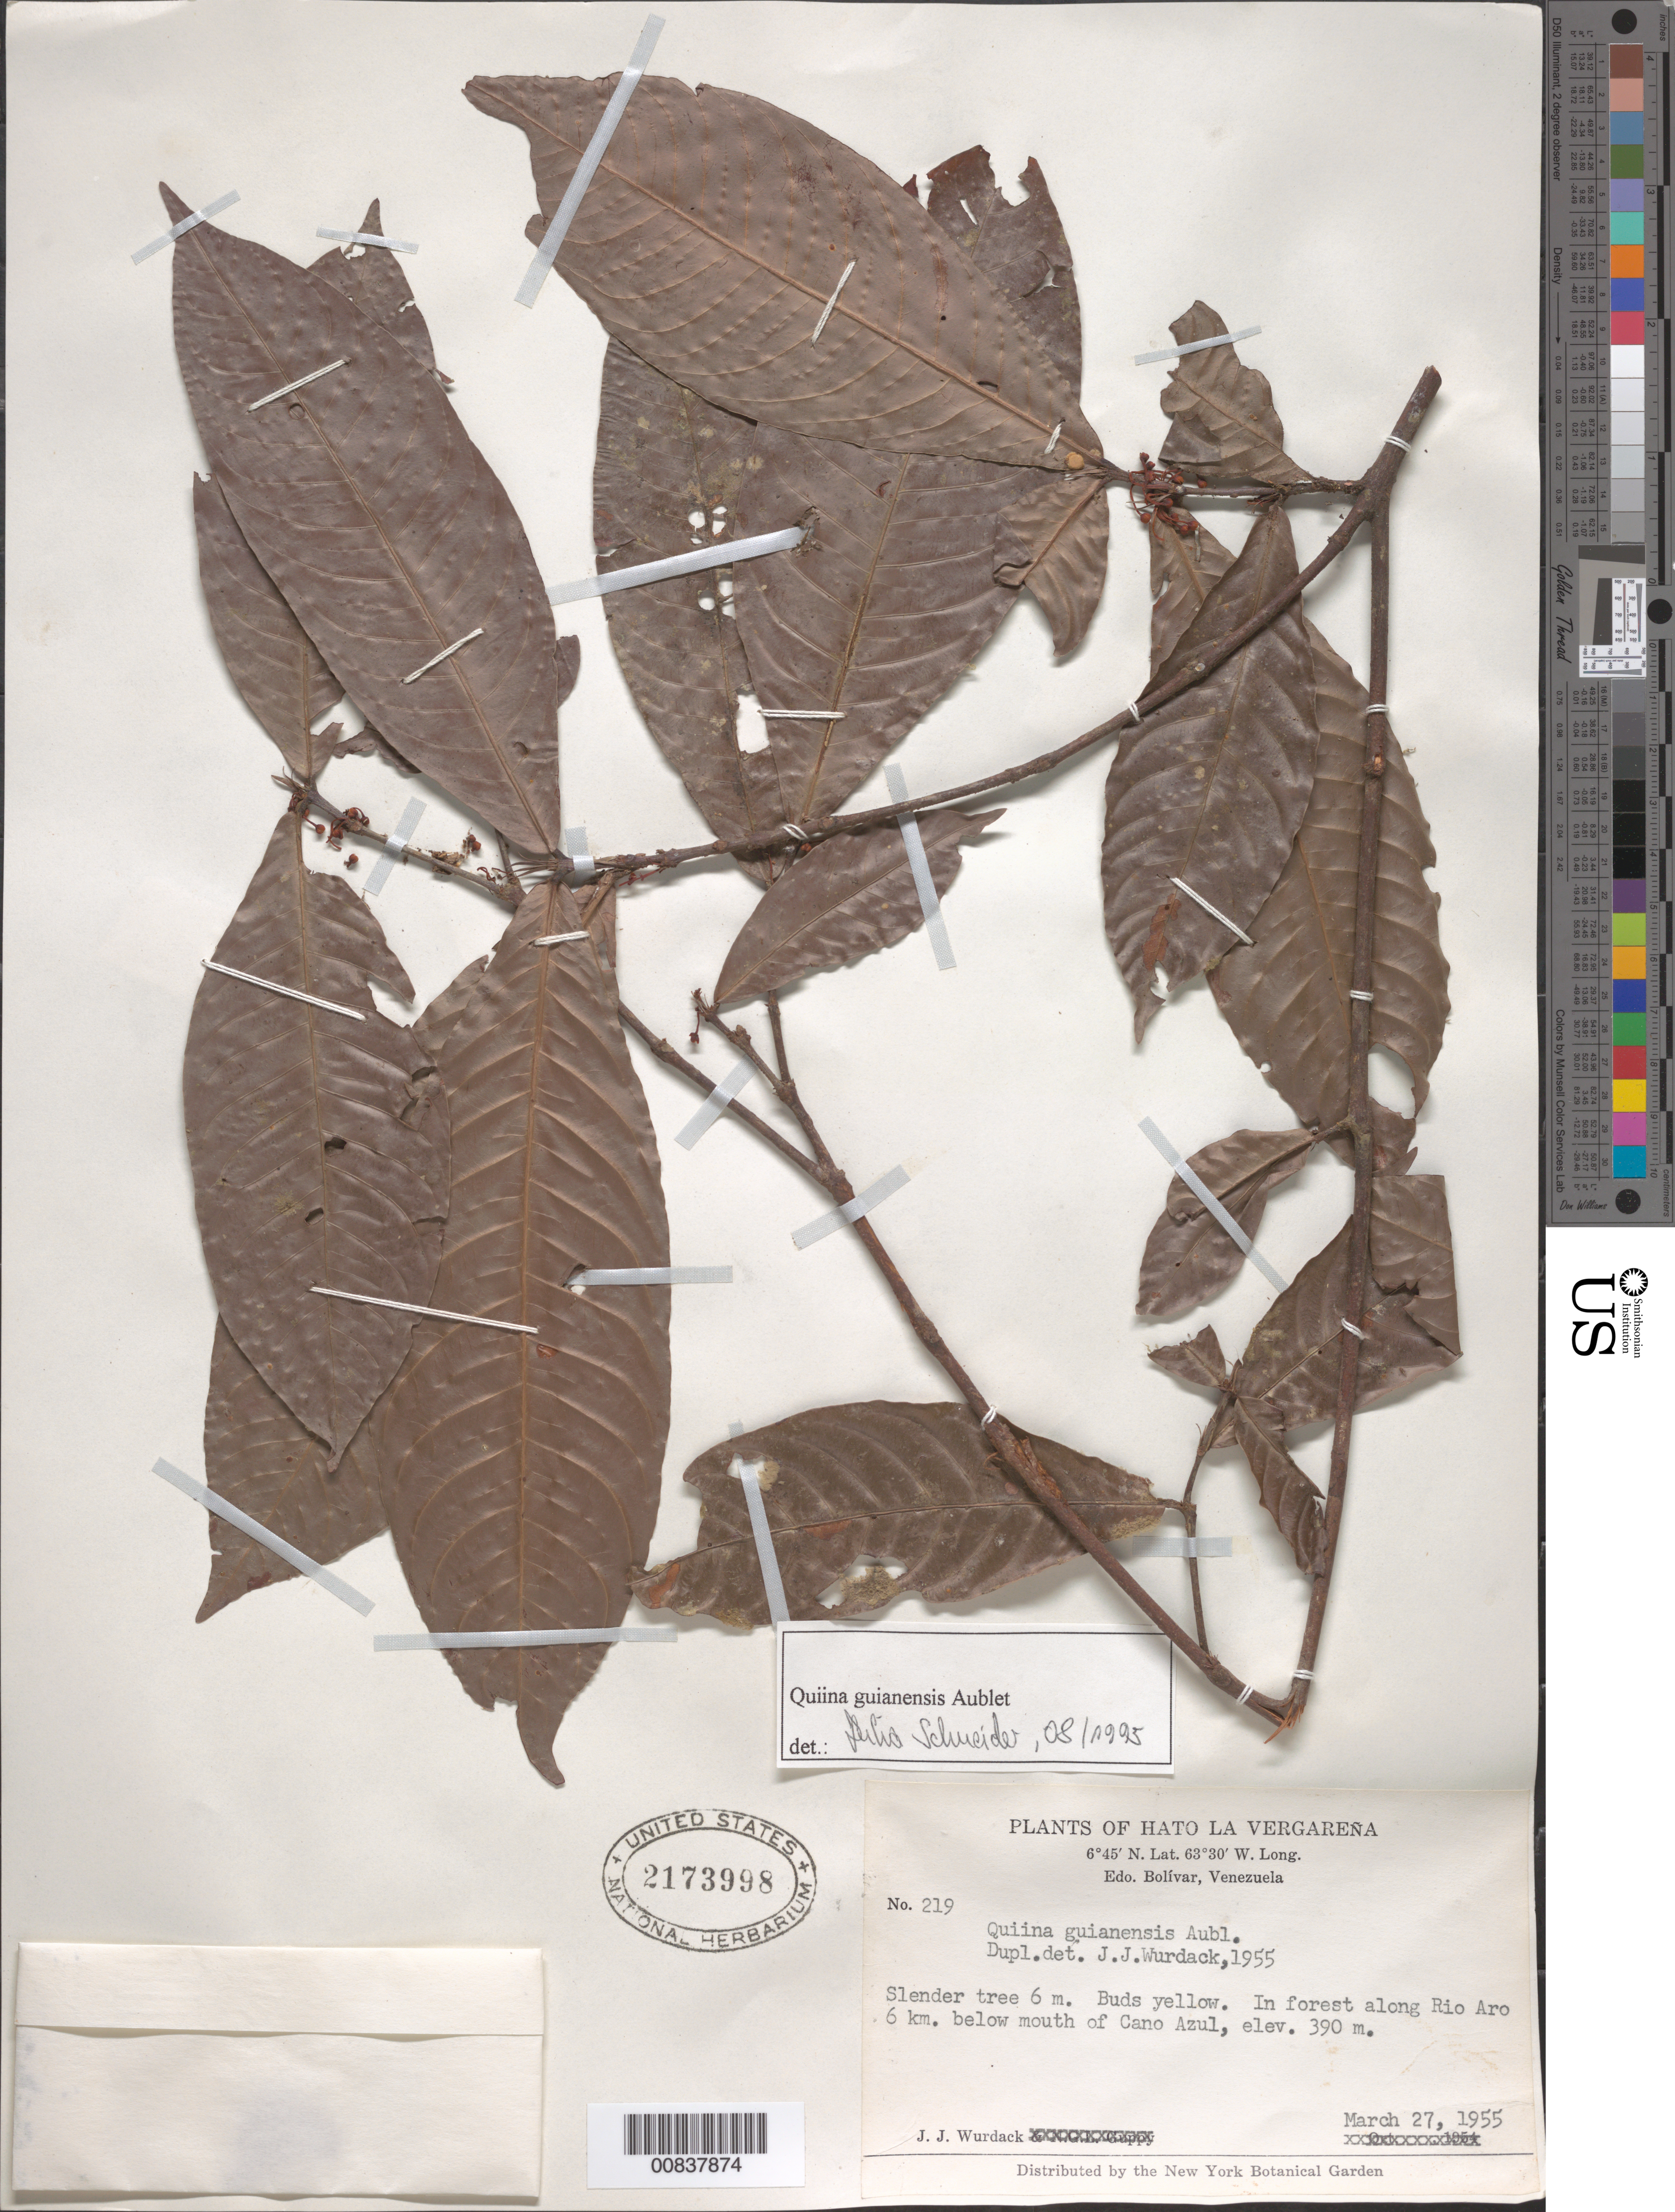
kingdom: Plantae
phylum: Tracheophyta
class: Magnoliopsida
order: Malpighiales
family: Quiinaceae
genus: Quiina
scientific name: Quiina guianensis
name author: Aubl.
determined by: Schneider, J.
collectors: J. J. Wurdack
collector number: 219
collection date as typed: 27-Mar-55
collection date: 1955-03-27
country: Venezuela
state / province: Bolívar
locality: Hato La Vergareña, Río Aro, 6 km below mouth of Caño Azul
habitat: Forest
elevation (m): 390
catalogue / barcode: US 2173998